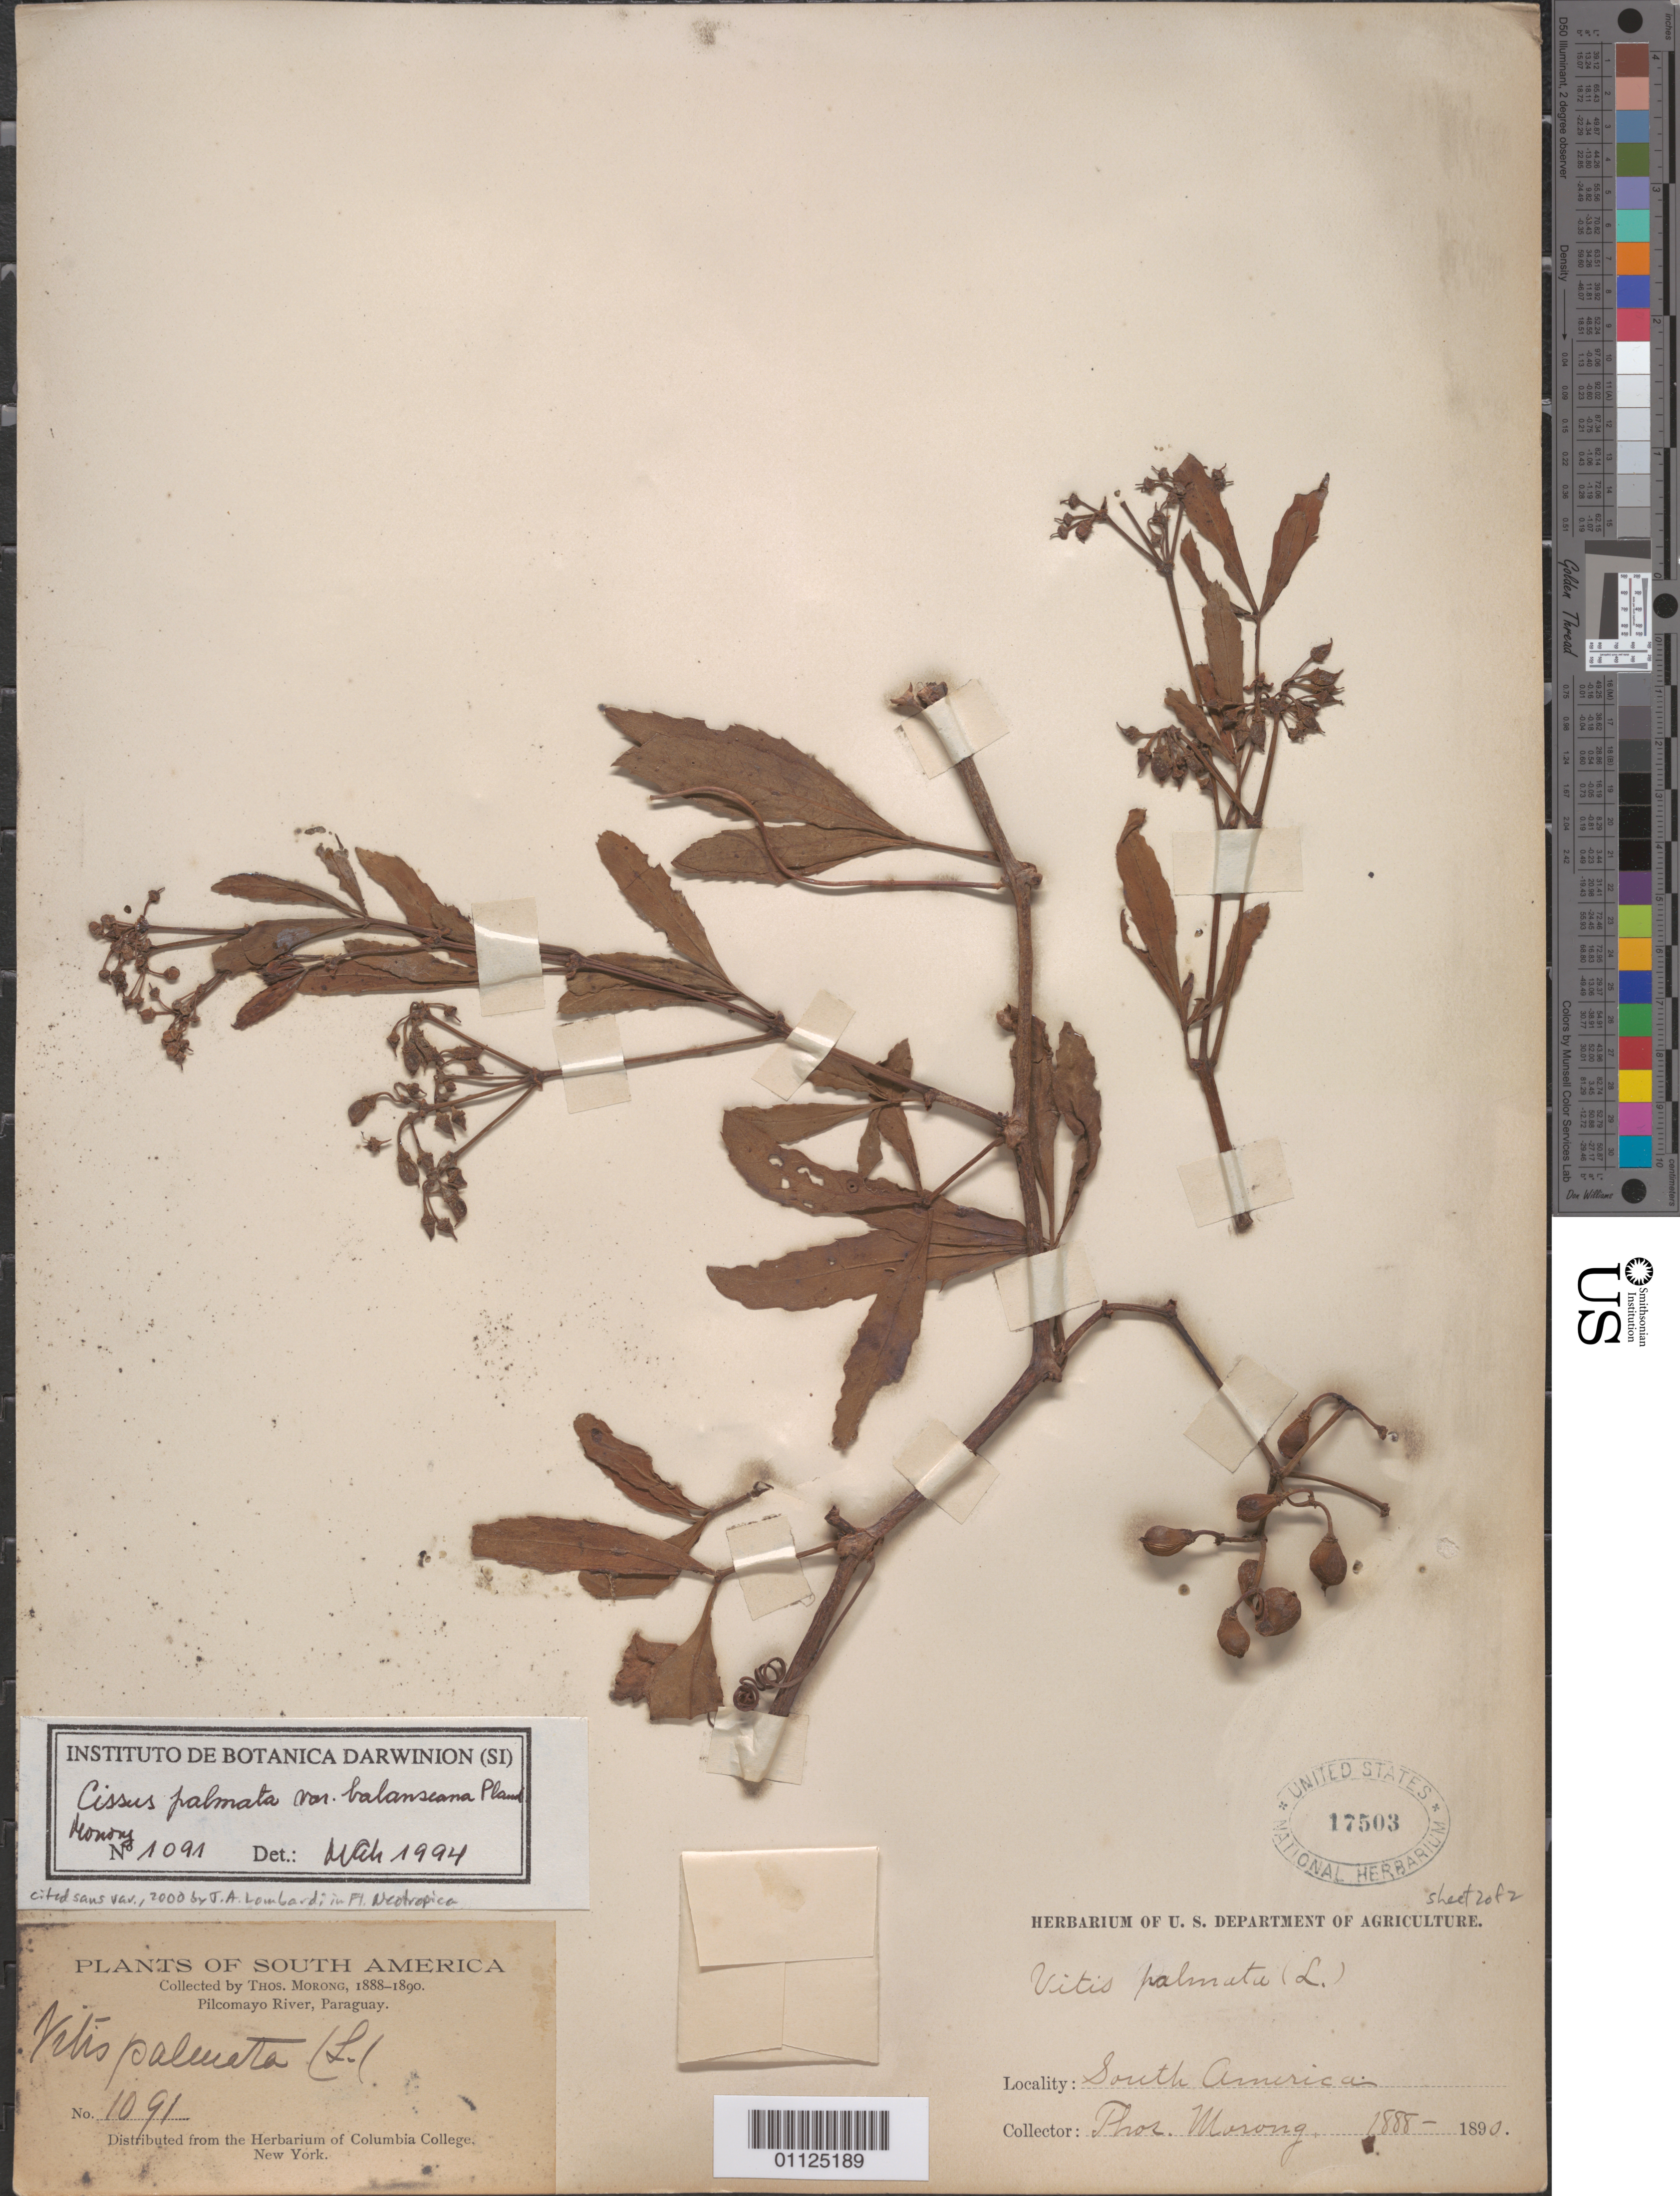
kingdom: Plantae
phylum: Tracheophyta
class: Magnoliopsida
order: Vitales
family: Vitaceae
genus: Cissus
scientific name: Cissus palmata var. balansaeana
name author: Planch.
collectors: T. Morong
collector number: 1091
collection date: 1888/1890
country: Paraguay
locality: Pilcomayo River.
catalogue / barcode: US 17503